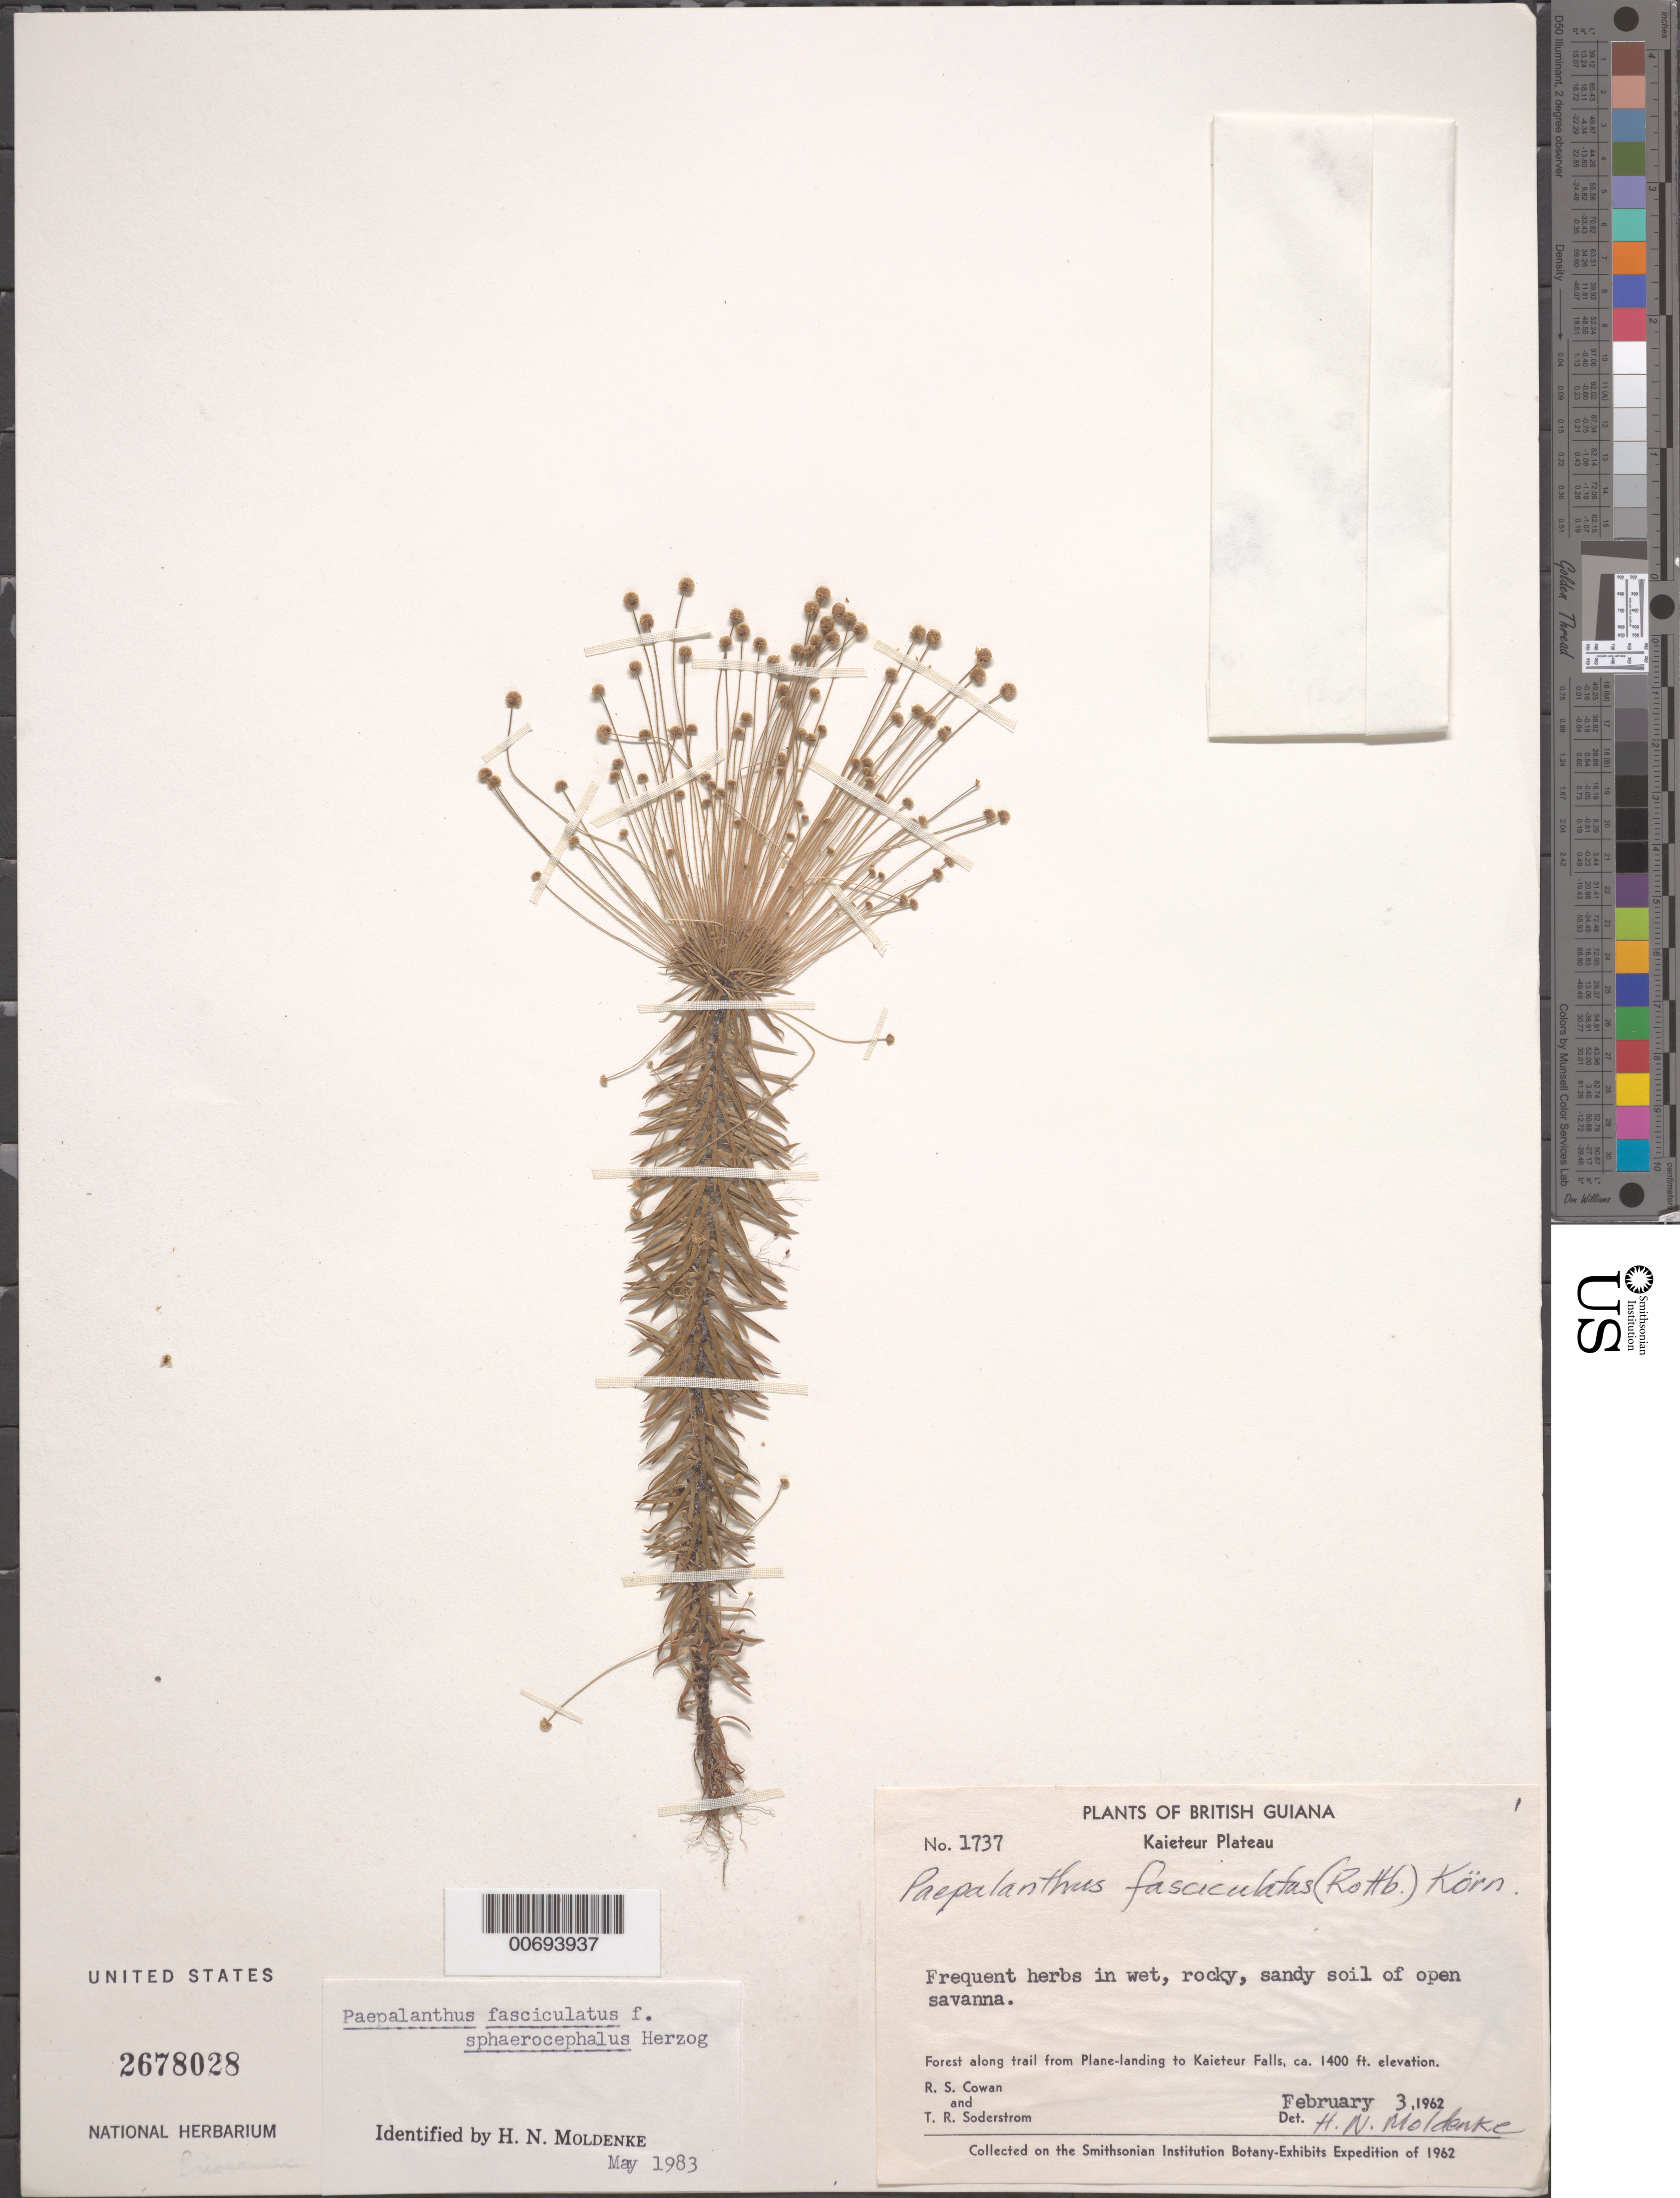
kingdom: Plantae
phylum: Tracheophyta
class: Liliopsida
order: Poales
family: Eriocaulaceae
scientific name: Giuliettia fasciculata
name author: (Rottb.) Andrino & Sano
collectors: R. S. Cowan & T. R. Soderstrom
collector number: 1737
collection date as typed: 3-Feb-62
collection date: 1962-02-03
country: Guyana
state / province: Potaro-Siparuni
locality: Kaieteur Plateau, along trail from plane landing to Kaieteur Falls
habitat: Wet sandy soil of open savanna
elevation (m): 427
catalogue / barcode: US 2678028